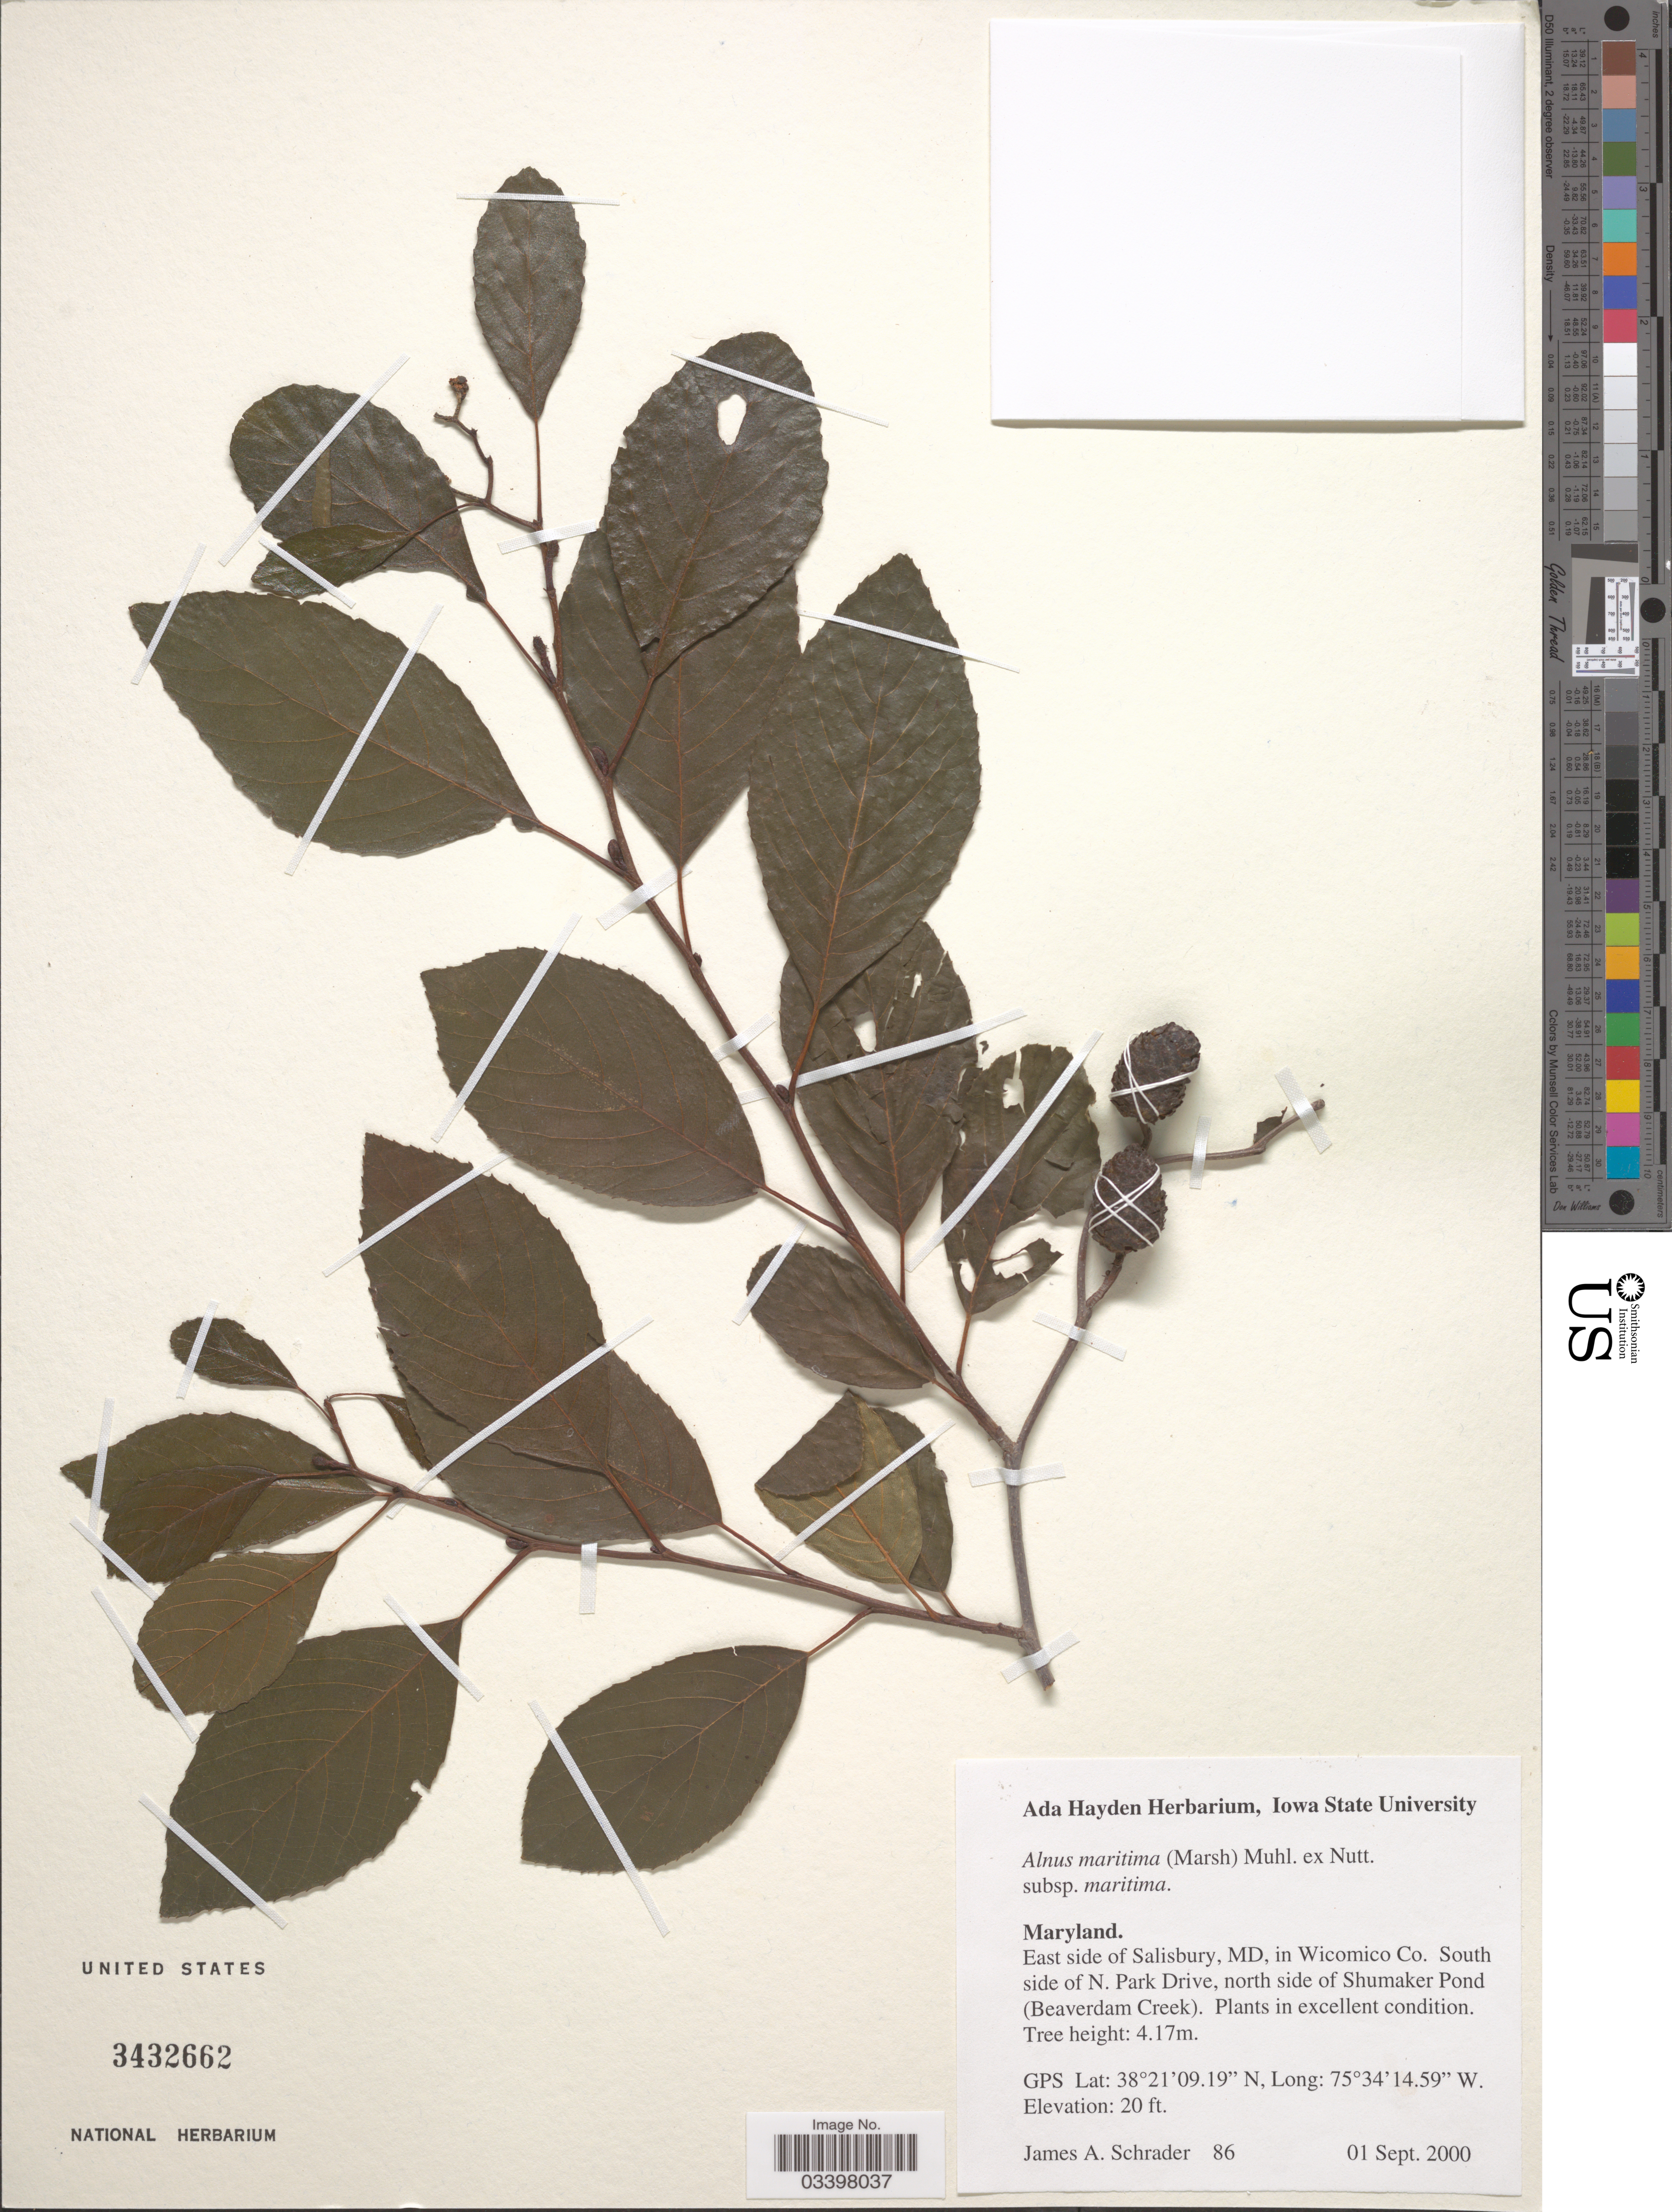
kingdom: Plantae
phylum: Tracheophyta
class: Magnoliopsida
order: Fagales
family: Betulaceae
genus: Alnus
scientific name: Alnus maritima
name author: (Marshall) Muhl. ex Nutt.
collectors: J. A. Schrader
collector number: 86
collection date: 2000-09-01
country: United States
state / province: Maryland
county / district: Wicomico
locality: East side of Salisbury, MD, in Wicomico Co. South side of N. Park Drive, north side of Shumaker Pond (Beaverdam Creek).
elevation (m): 6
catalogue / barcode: US 3432662